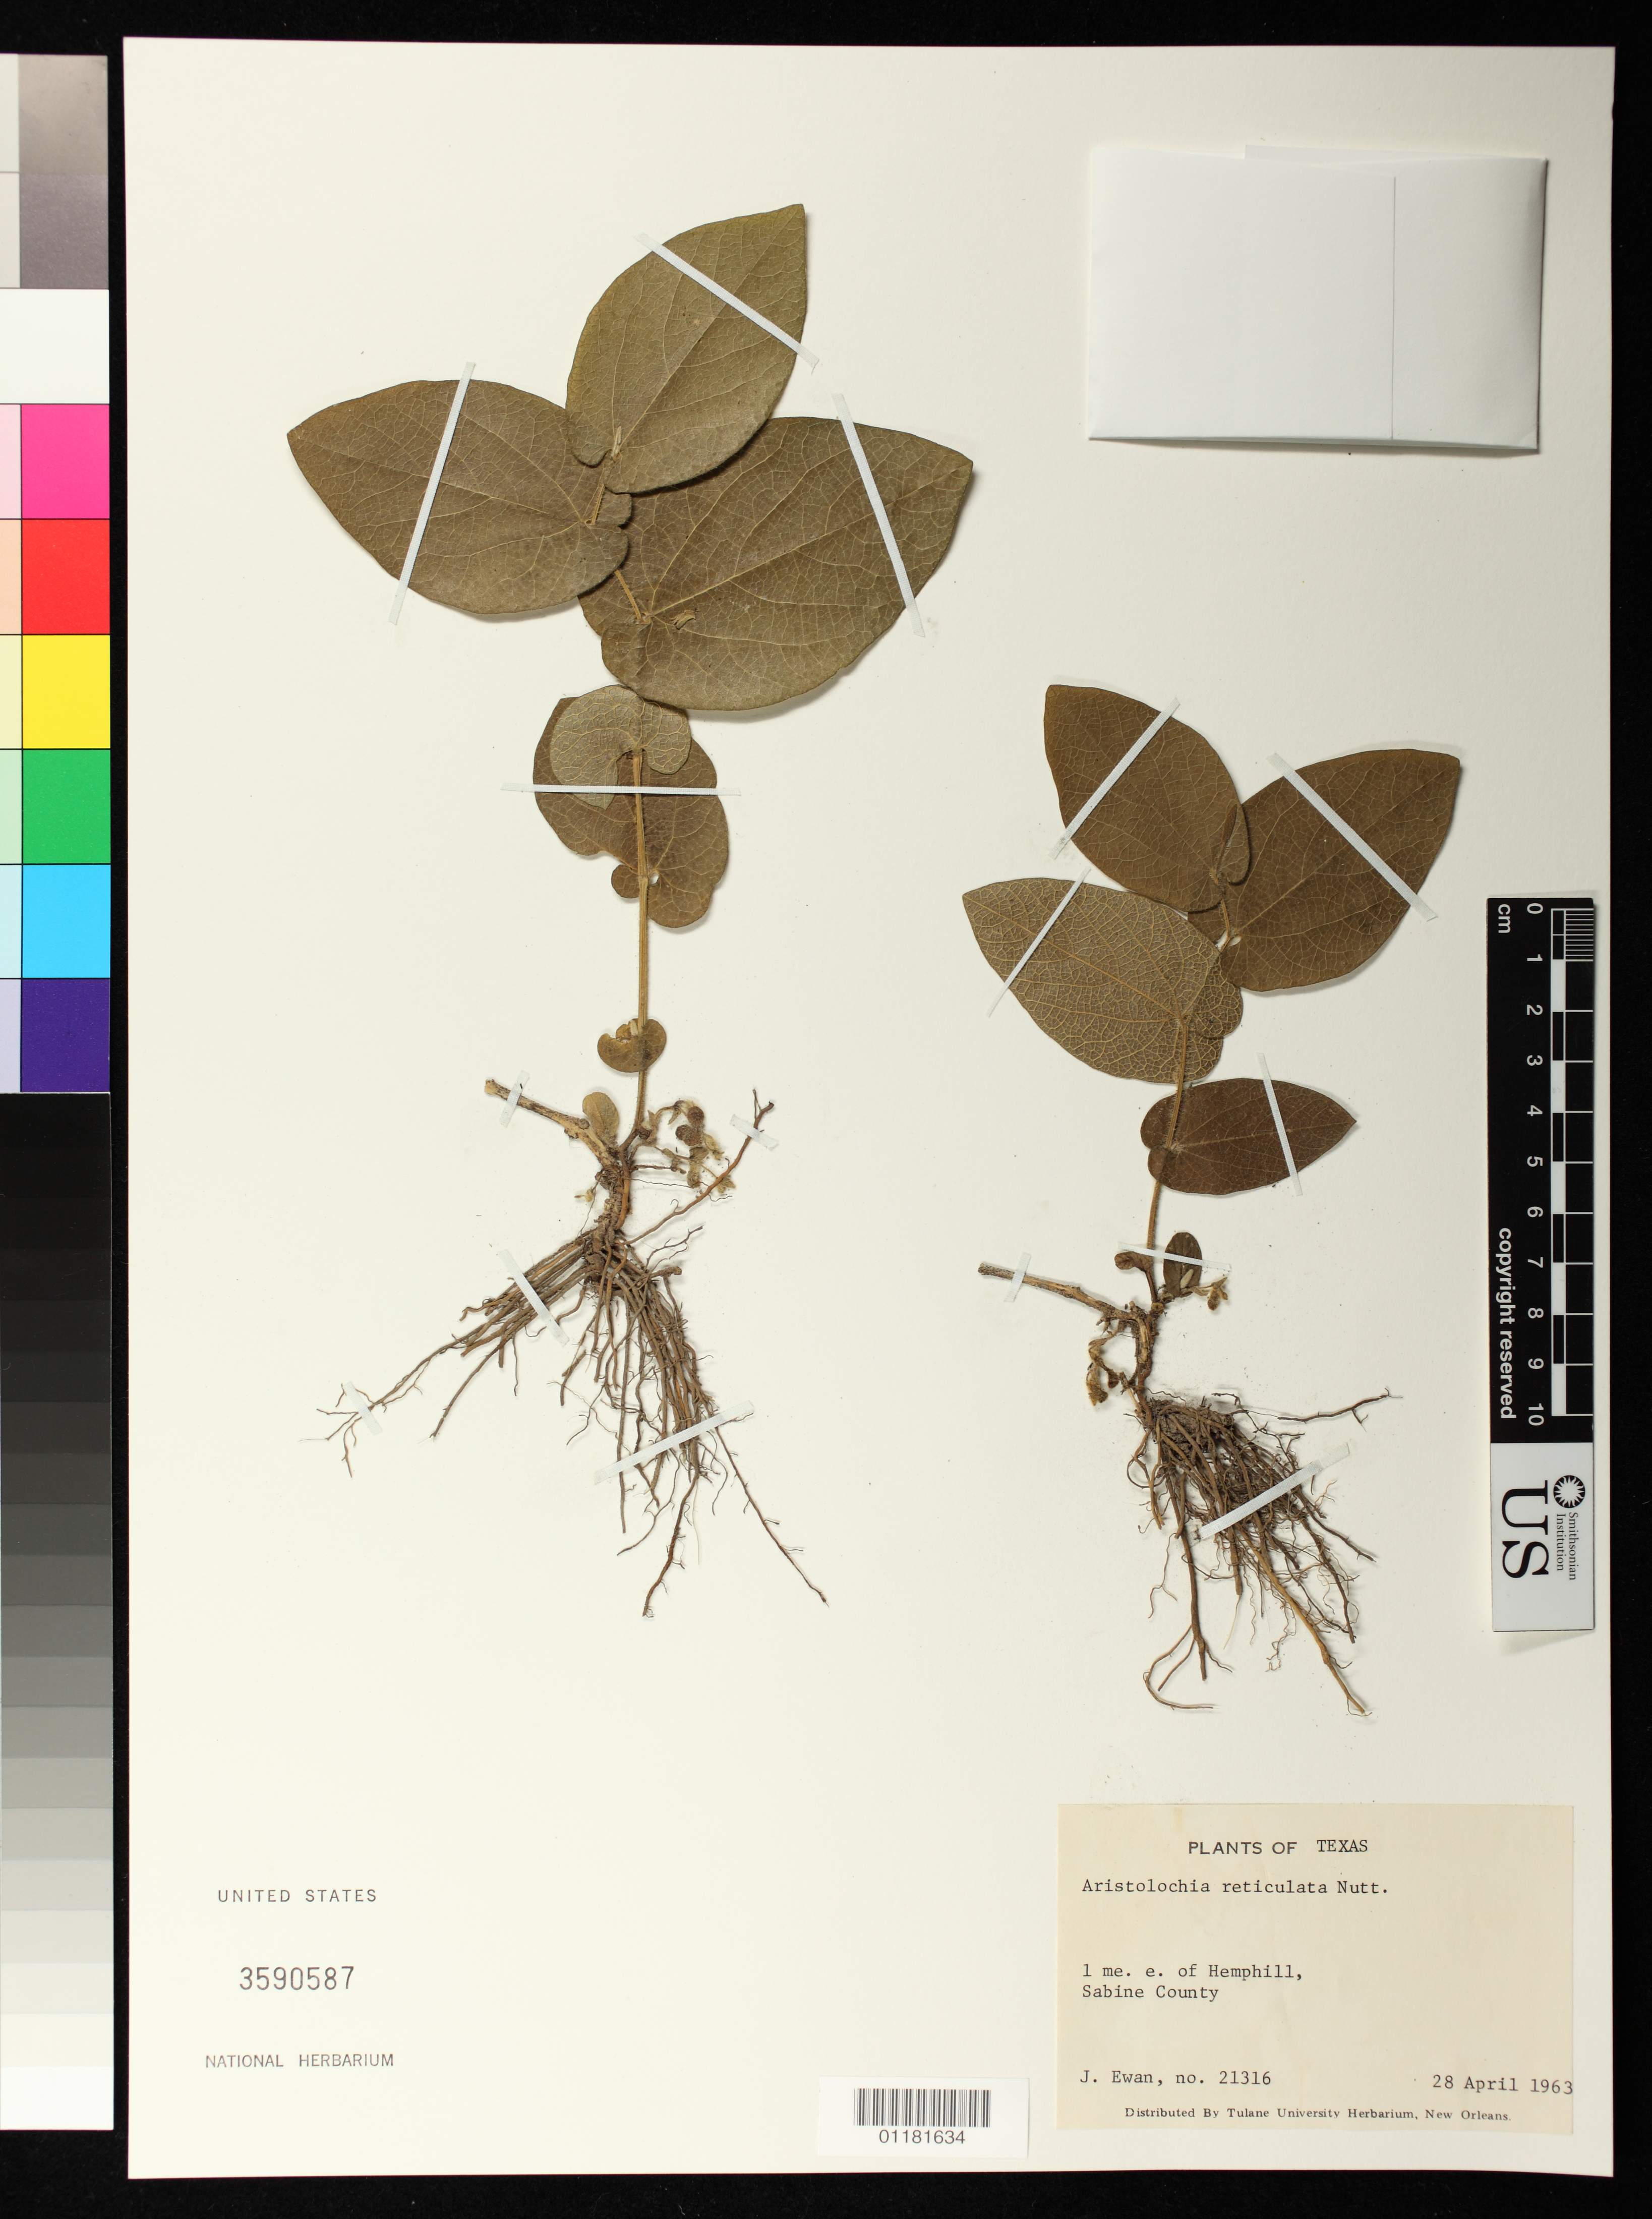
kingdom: Plantae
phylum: Tracheophyta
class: Magnoliopsida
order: Piperales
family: Aristolochiaceae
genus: Aristolochia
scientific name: Aristolochia reticulata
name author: Nutt.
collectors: J. A. Ewan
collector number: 21316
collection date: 1963-04-28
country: United States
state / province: Texas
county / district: Sabine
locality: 1 mi. E of Hemphill, Sabine County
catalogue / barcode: US 3590587